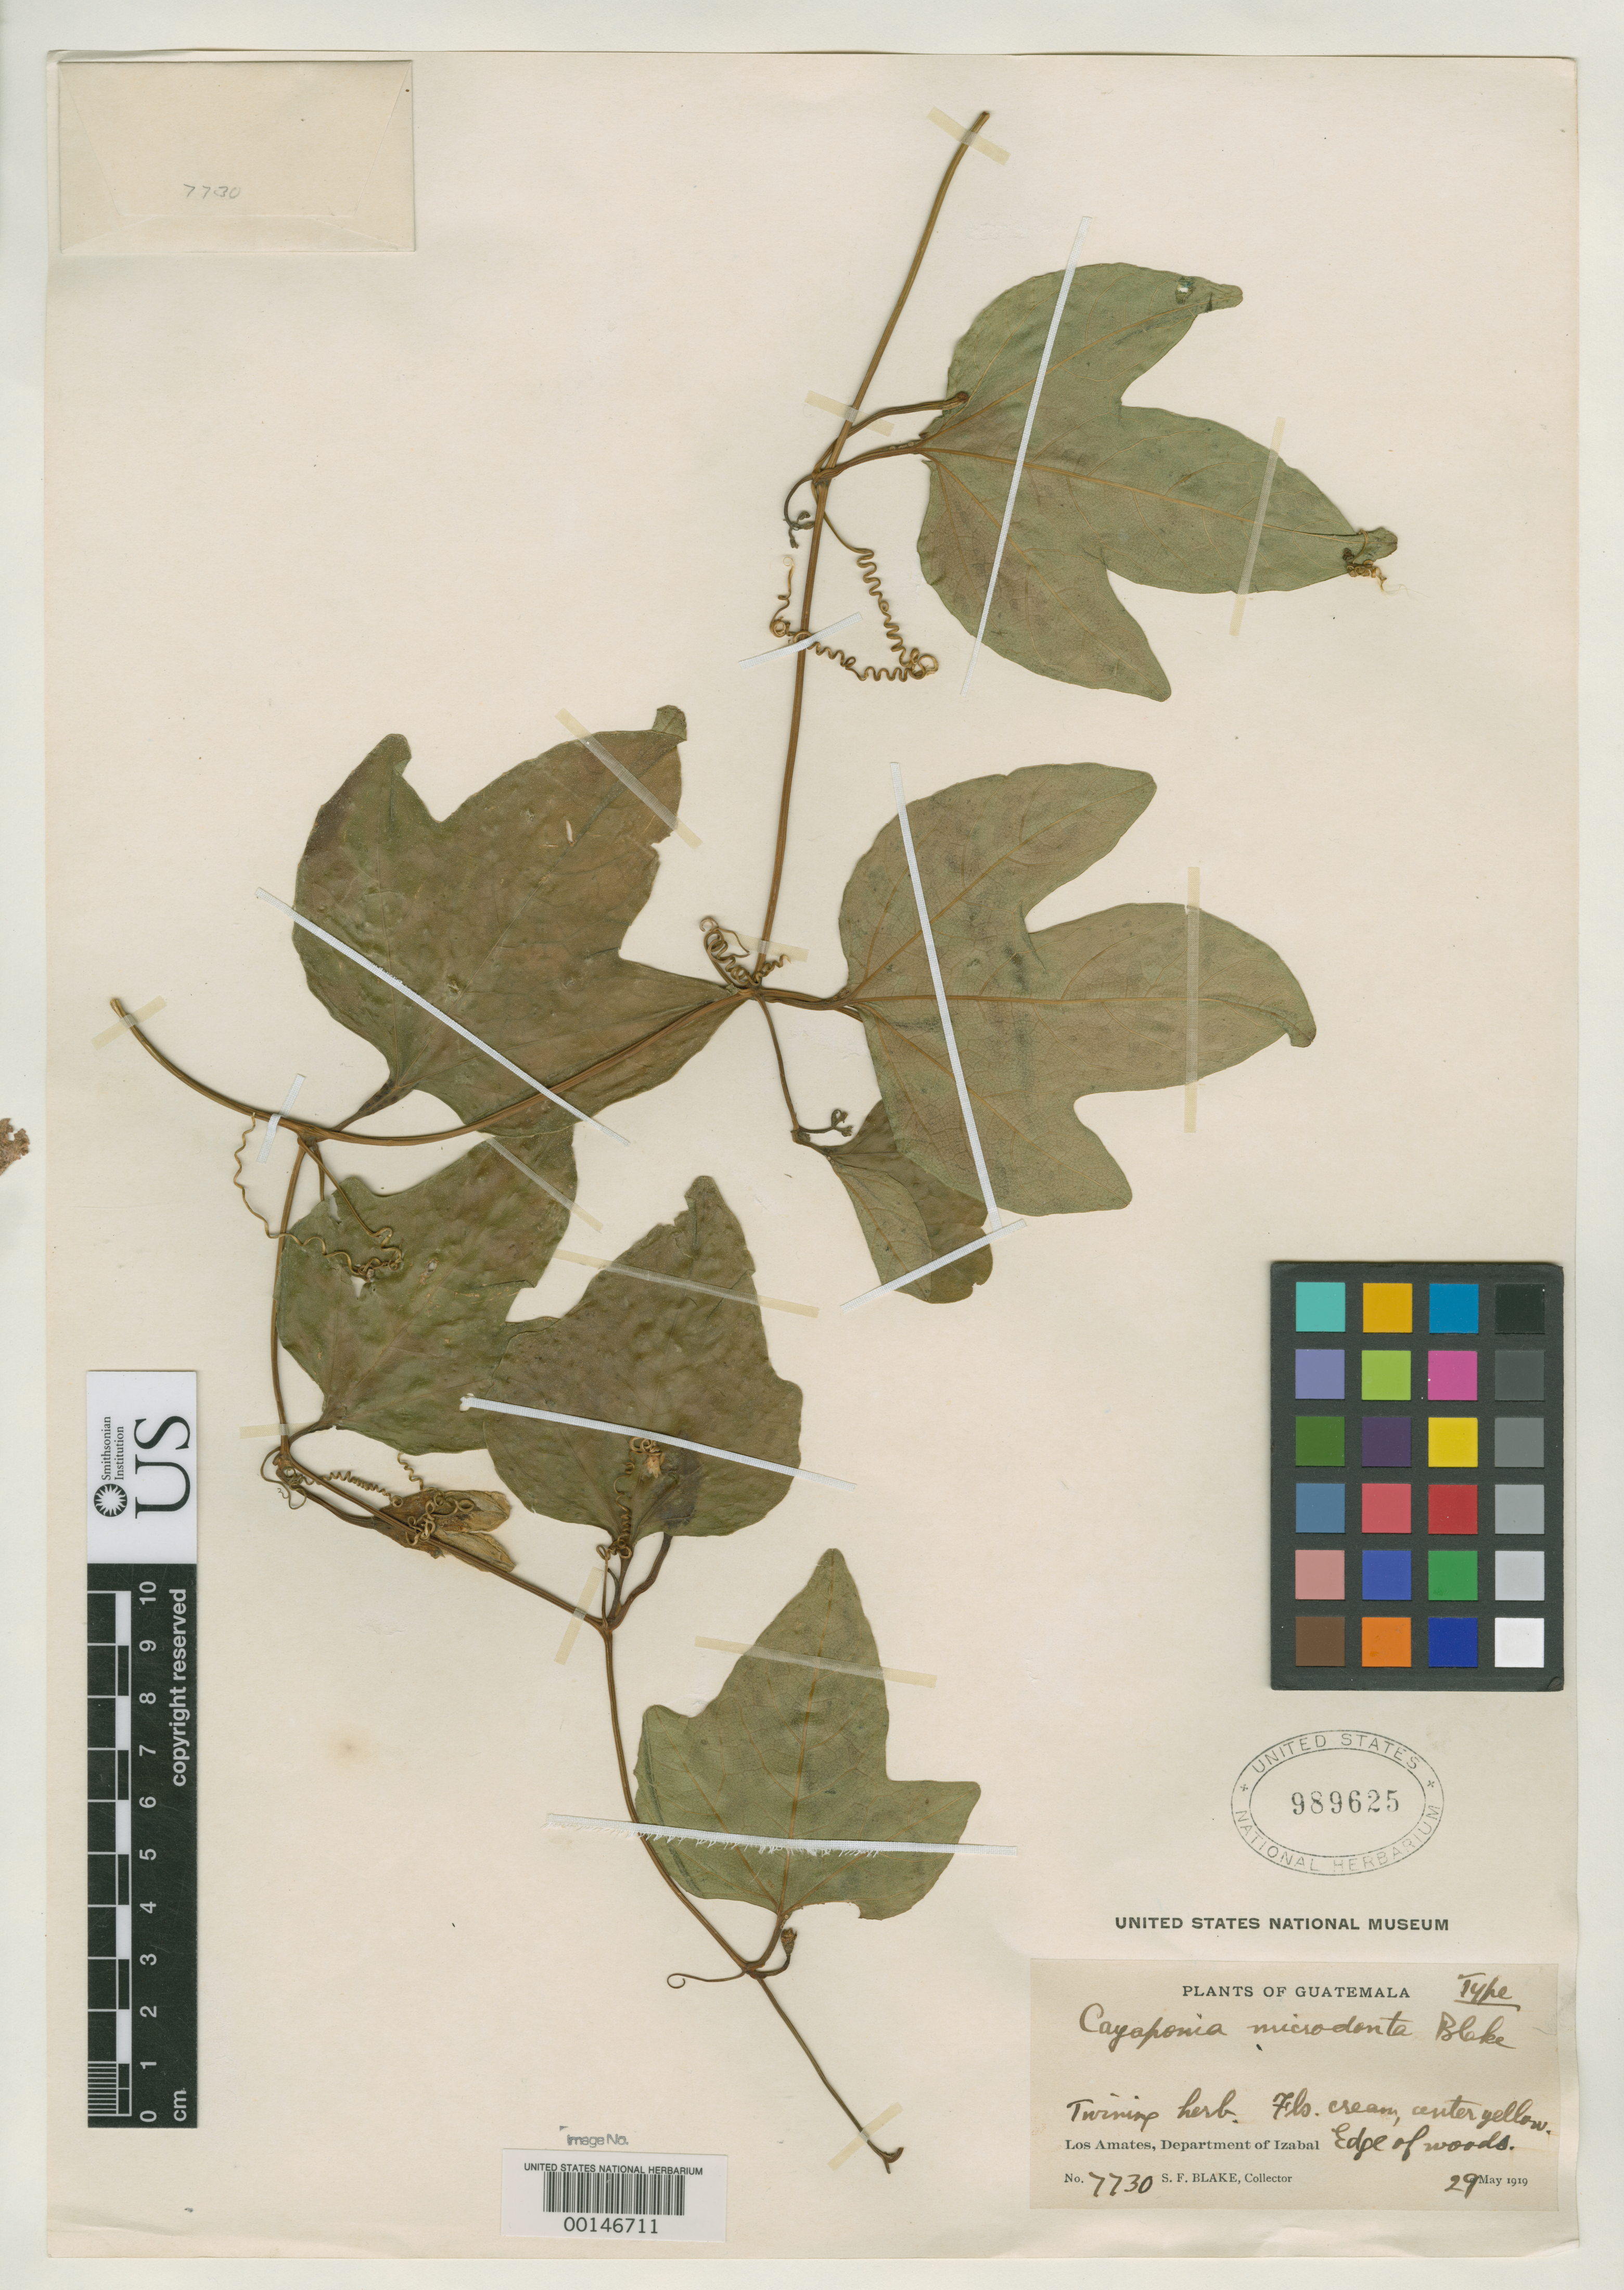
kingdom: Plantae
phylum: Tracheophyta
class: Magnoliopsida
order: Cucurbitales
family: Cucurbitaceae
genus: Cayaponia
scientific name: Cayaponia microdonta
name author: S.F. Blake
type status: Holotype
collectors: S. Blake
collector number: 7730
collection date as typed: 29 May 1919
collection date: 1919-05-29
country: Guatemala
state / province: Izabal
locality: Los Amates.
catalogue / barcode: US 989625